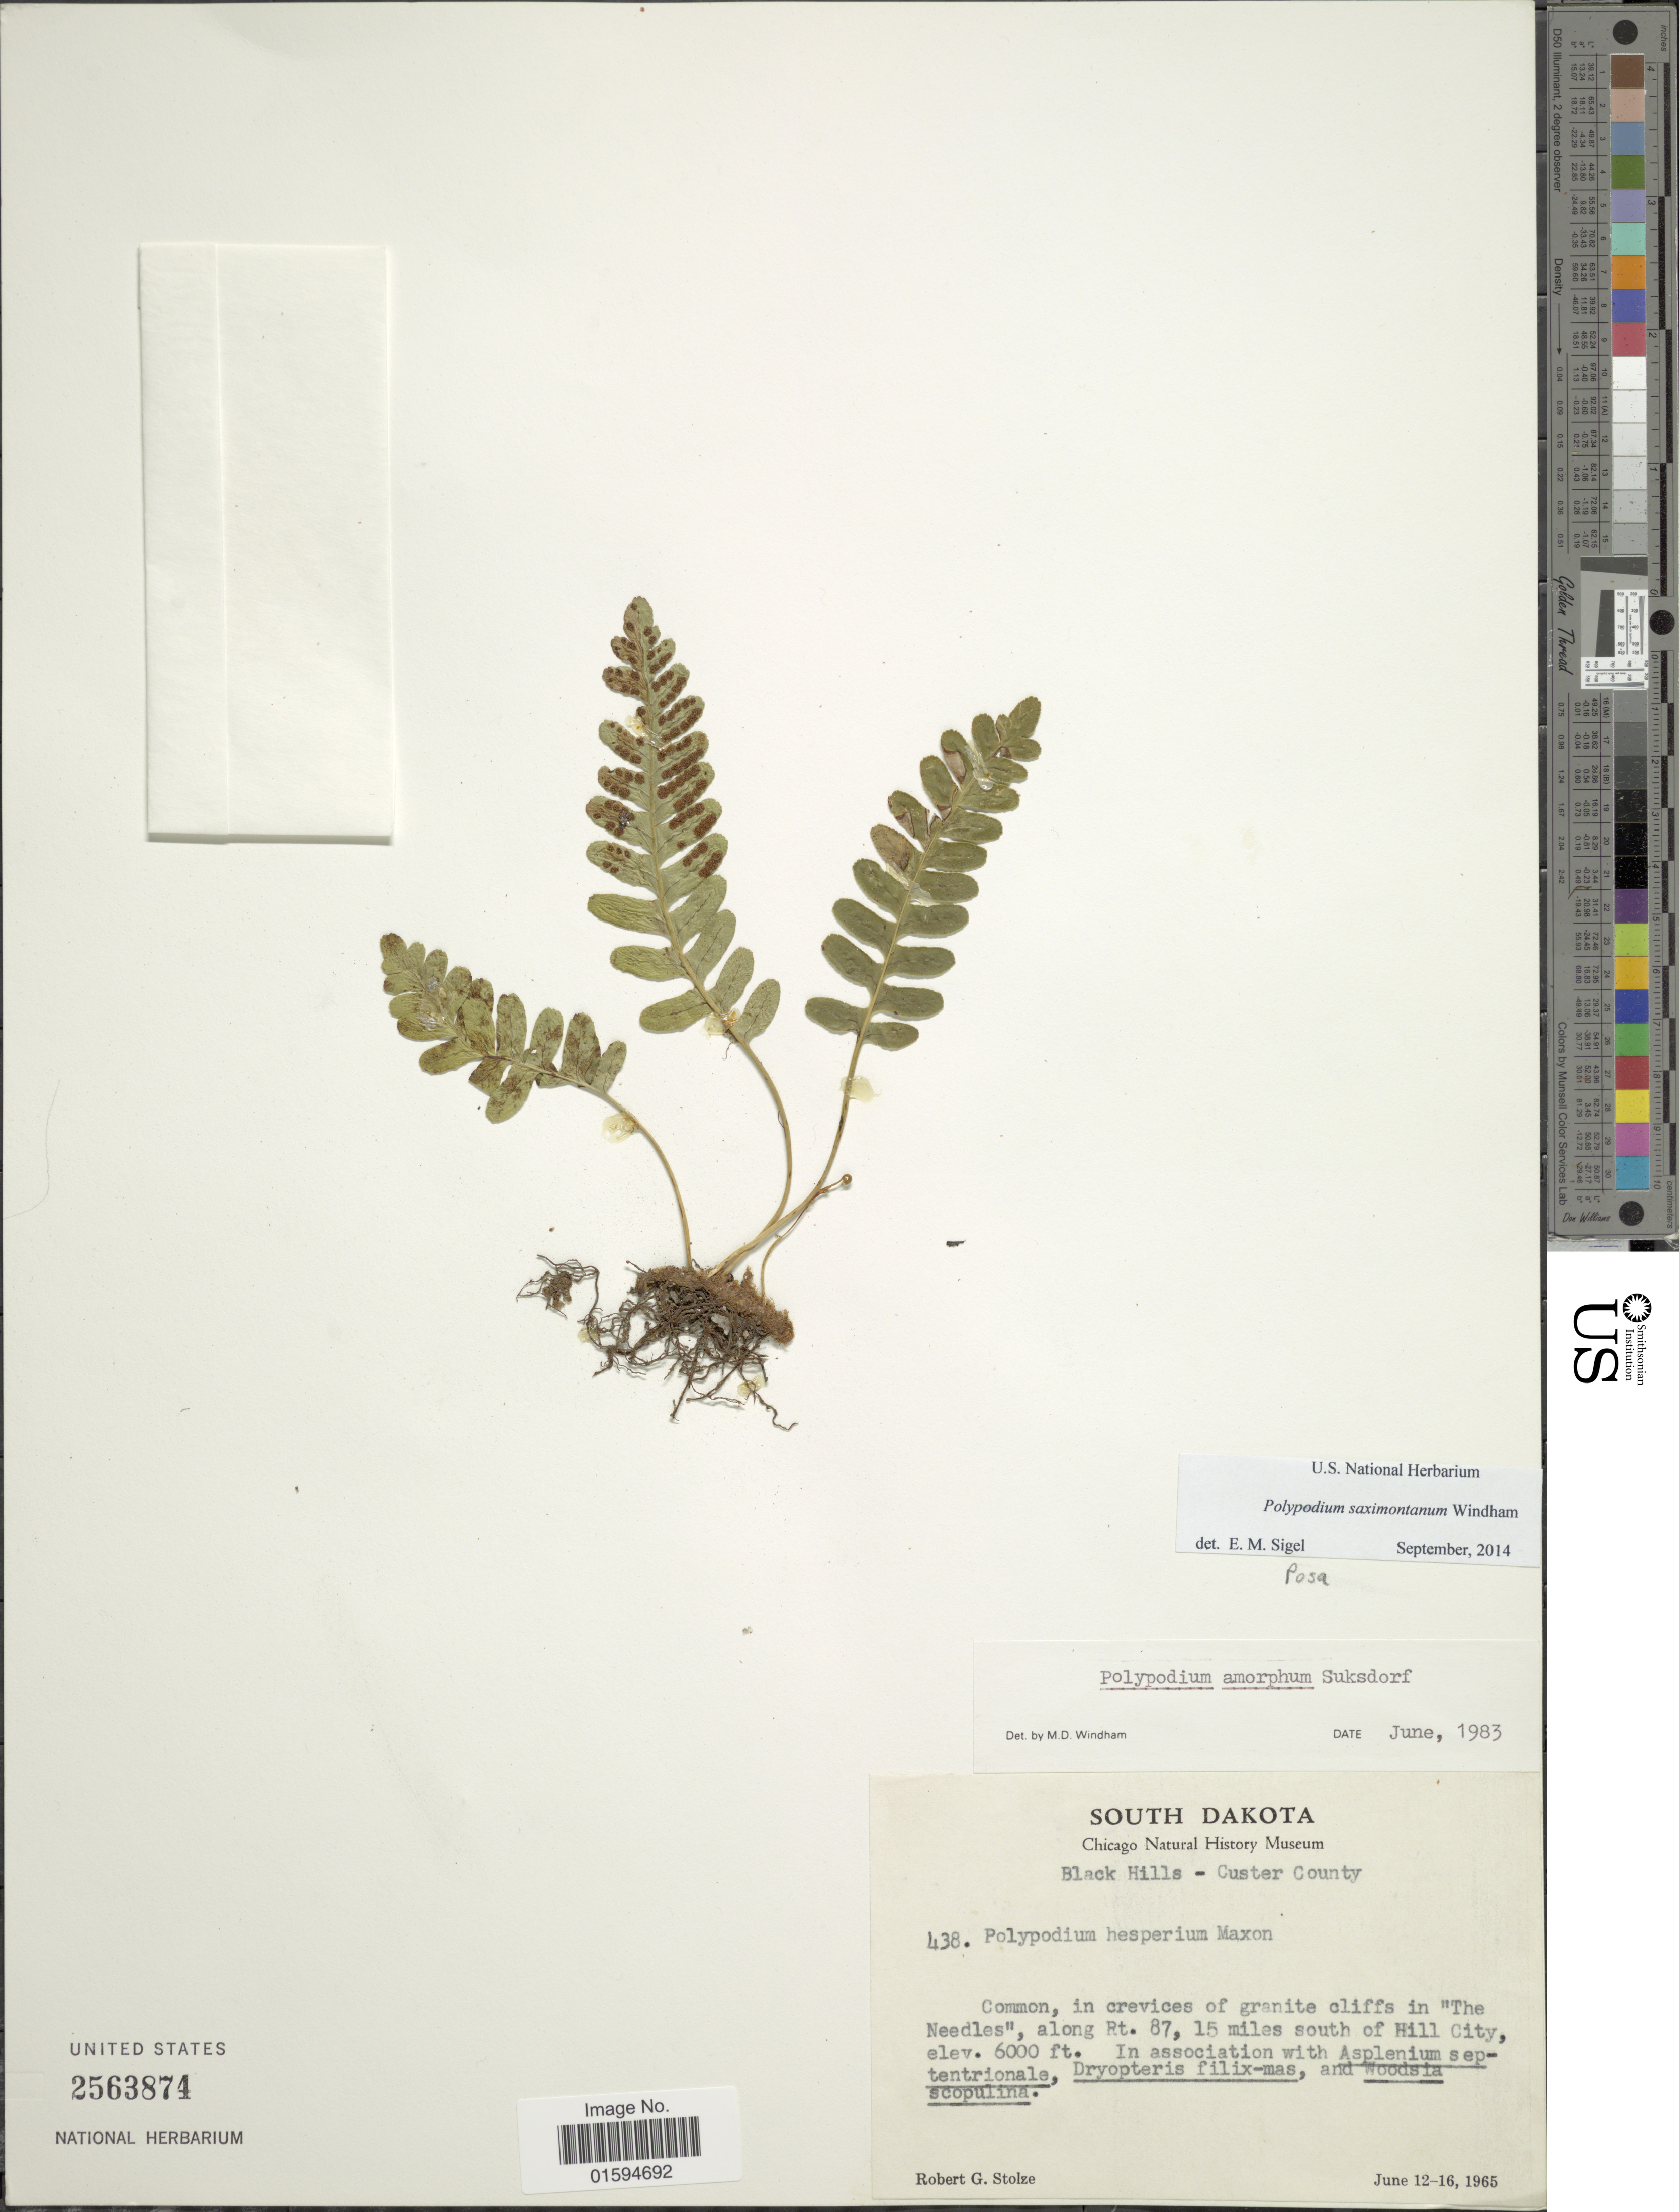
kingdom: Plantae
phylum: Tracheophyta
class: Polypodiopsida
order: Polypodiales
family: Polypodiaceae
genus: Polypodium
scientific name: Polypodium saximontanum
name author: Windham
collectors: R. G. Stolze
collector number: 438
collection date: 1965-06-12/1965-06-16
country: United States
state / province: South Dakota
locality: Black Hills- Custer County, in crevices of granite cliffs in "The Needles", along Rt. 87, 15 miles south of Hill City.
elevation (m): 1829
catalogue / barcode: US 2563874